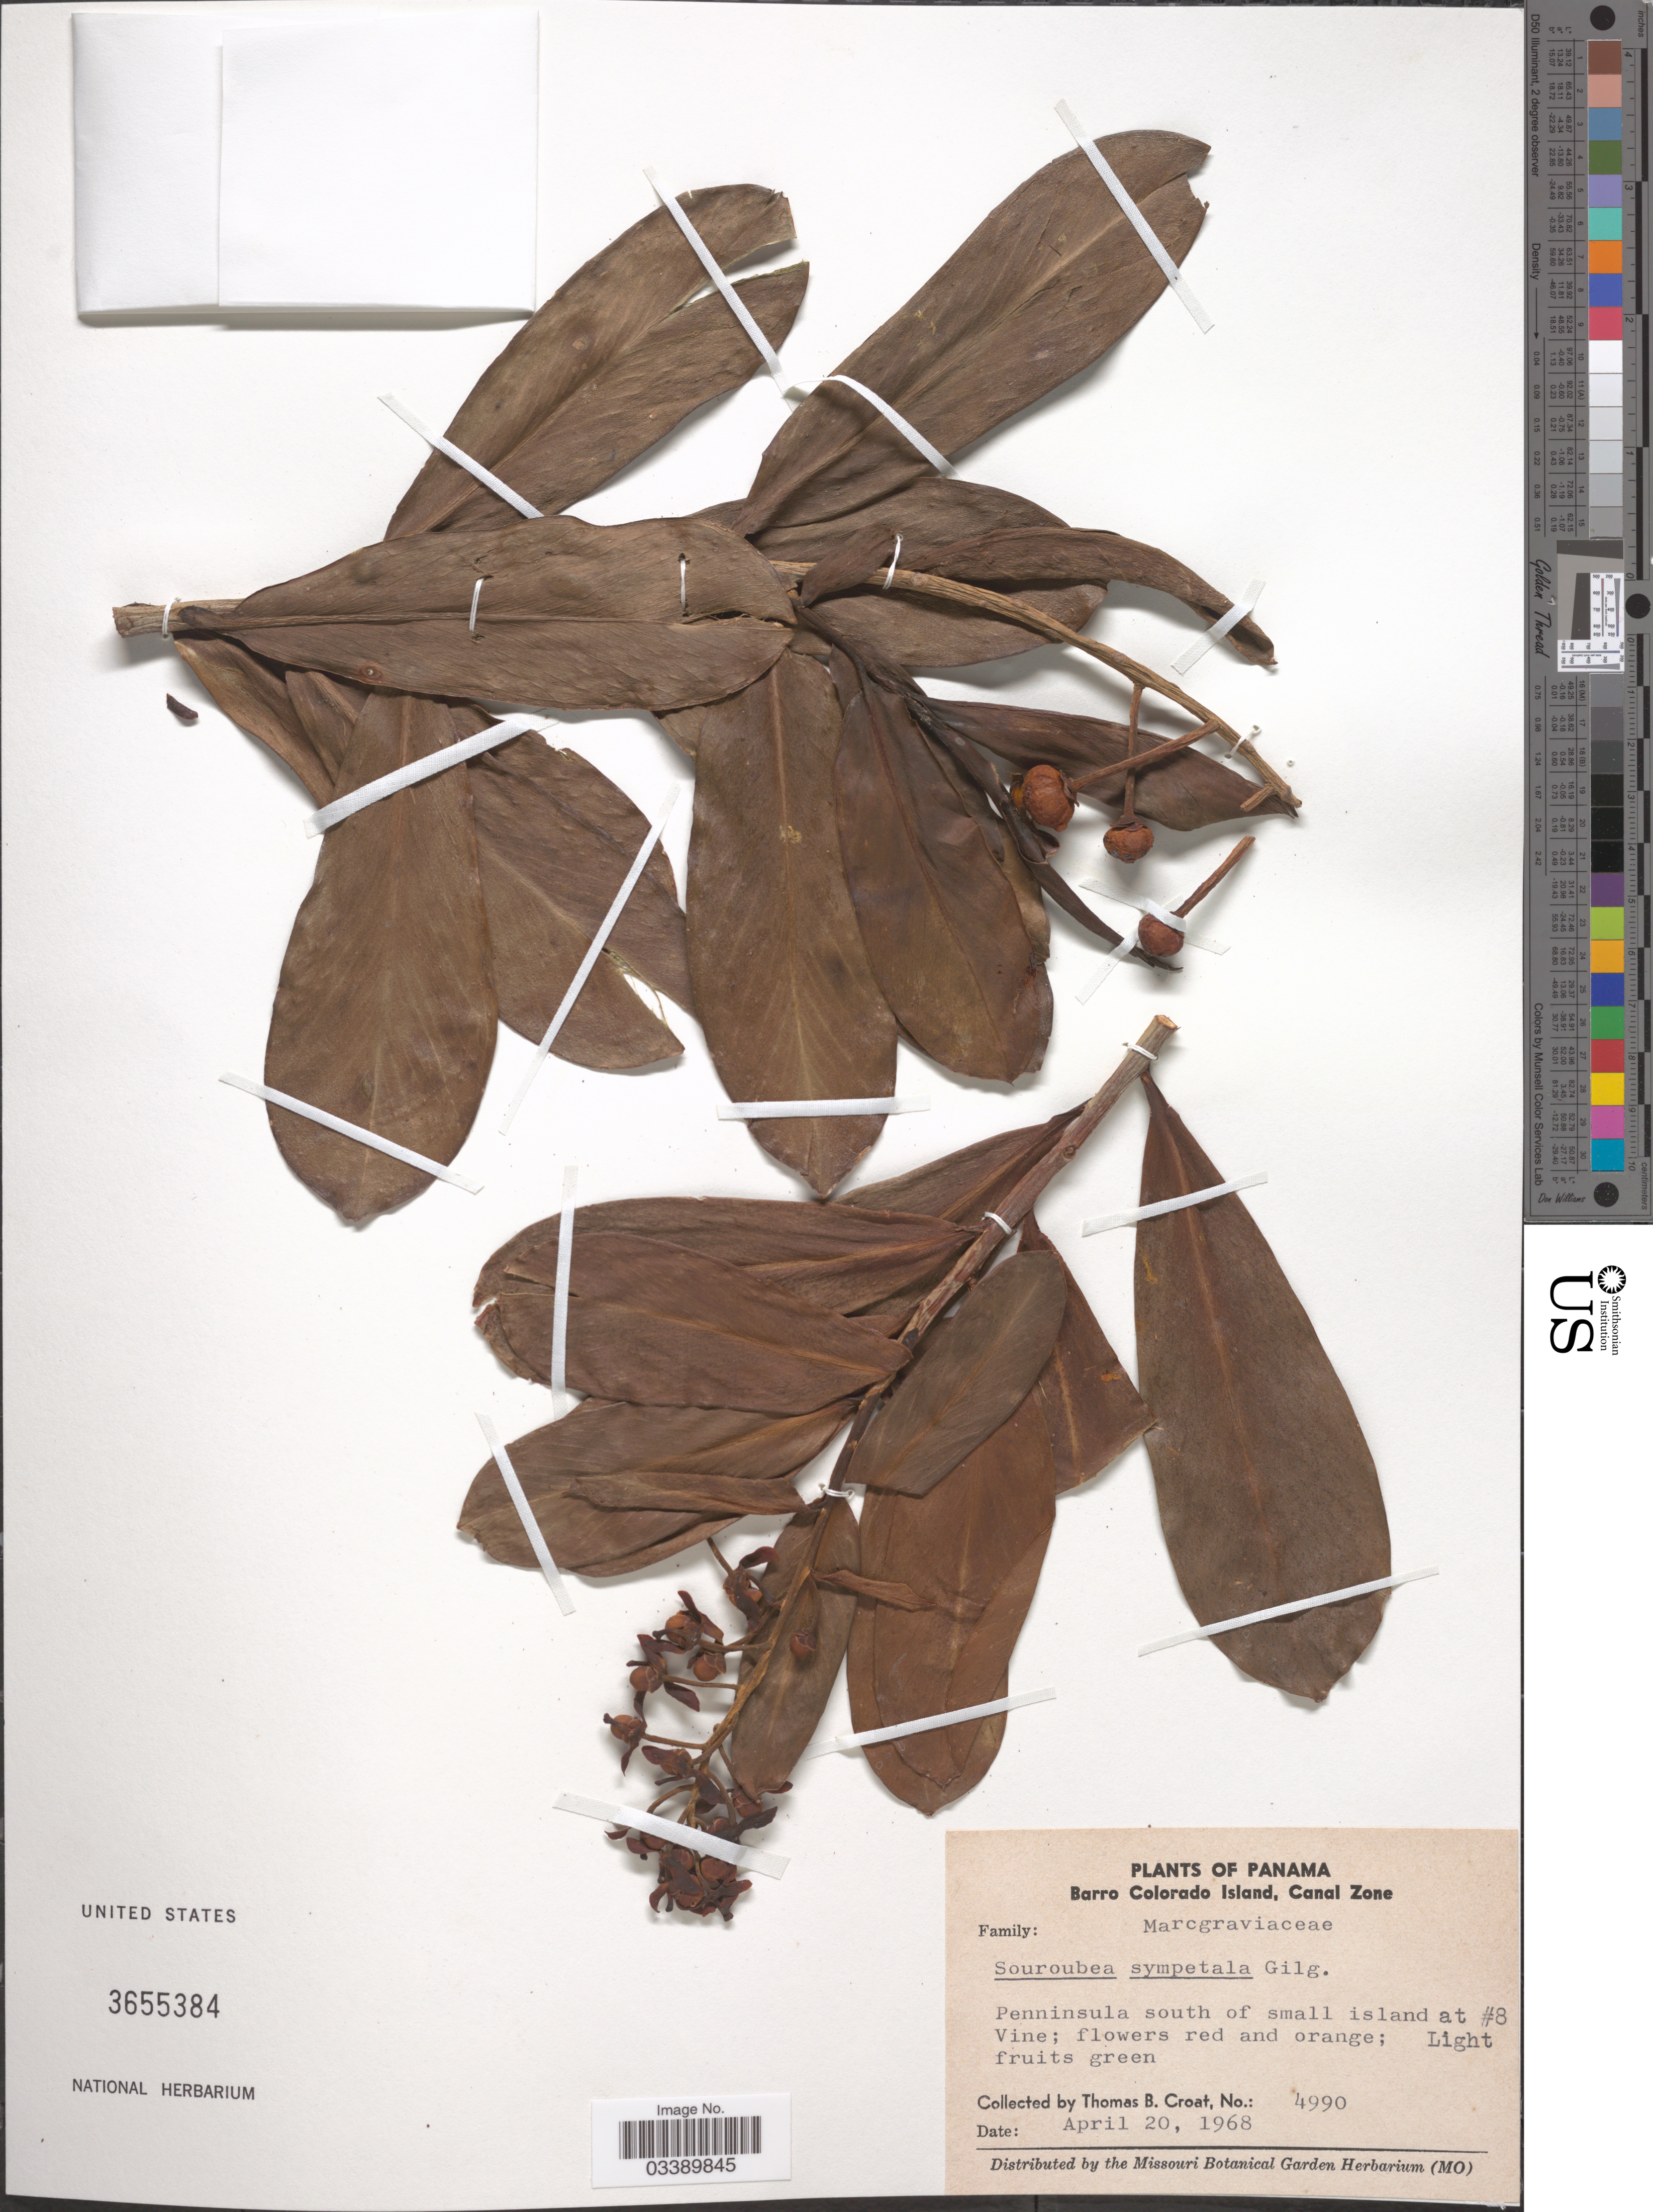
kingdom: Plantae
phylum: Tracheophyta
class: Magnoliopsida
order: Ericales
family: Marcgraviaceae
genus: Souroubea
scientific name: Souroubea sympetala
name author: Gilg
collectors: T. B. Croat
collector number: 4990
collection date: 1968-04-20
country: Panama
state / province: Panamá Oeste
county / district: Canal Zone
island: Barro Colorado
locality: Barro Colorado Island, Canal Zone. Penninsula south of small island at #8 Vine.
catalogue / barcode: US 3655384